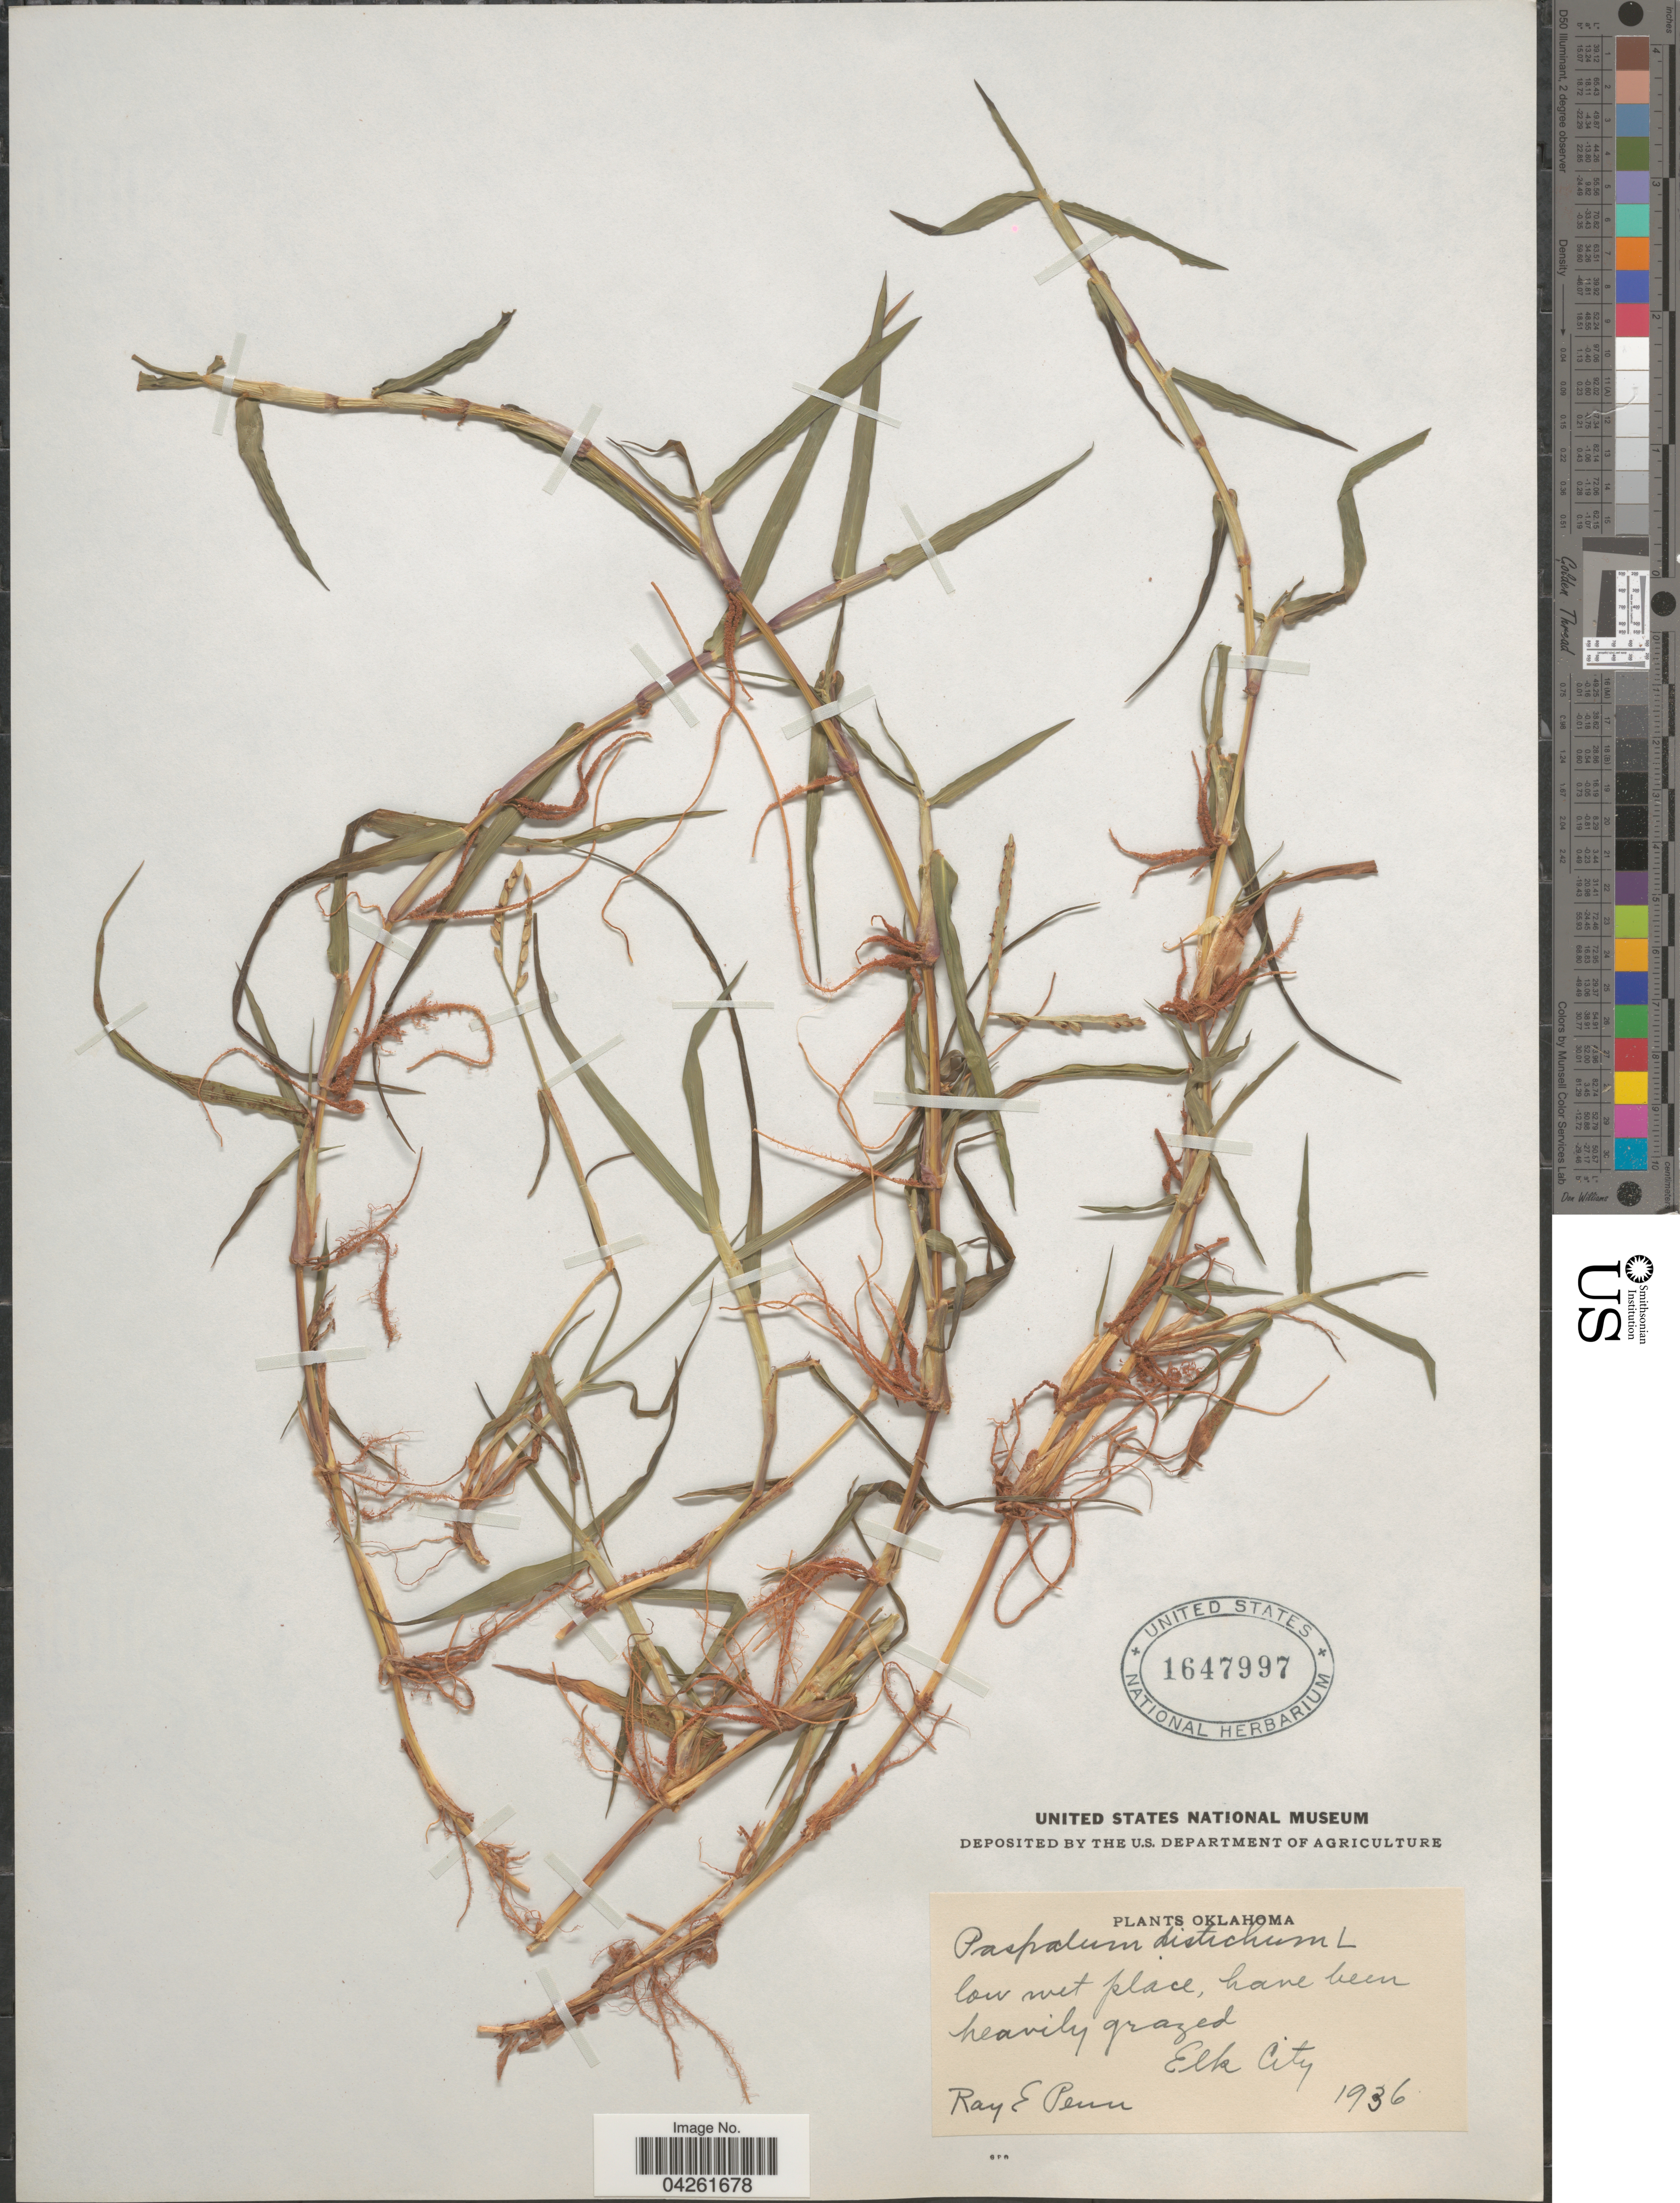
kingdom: Plantae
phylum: Tracheophyta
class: Liliopsida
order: Poales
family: Poaceae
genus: Paspalum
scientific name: Paspalum distichum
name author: L.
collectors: R. Penn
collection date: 1936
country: United States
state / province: Oklahoma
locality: Elk City.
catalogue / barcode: US 1647997